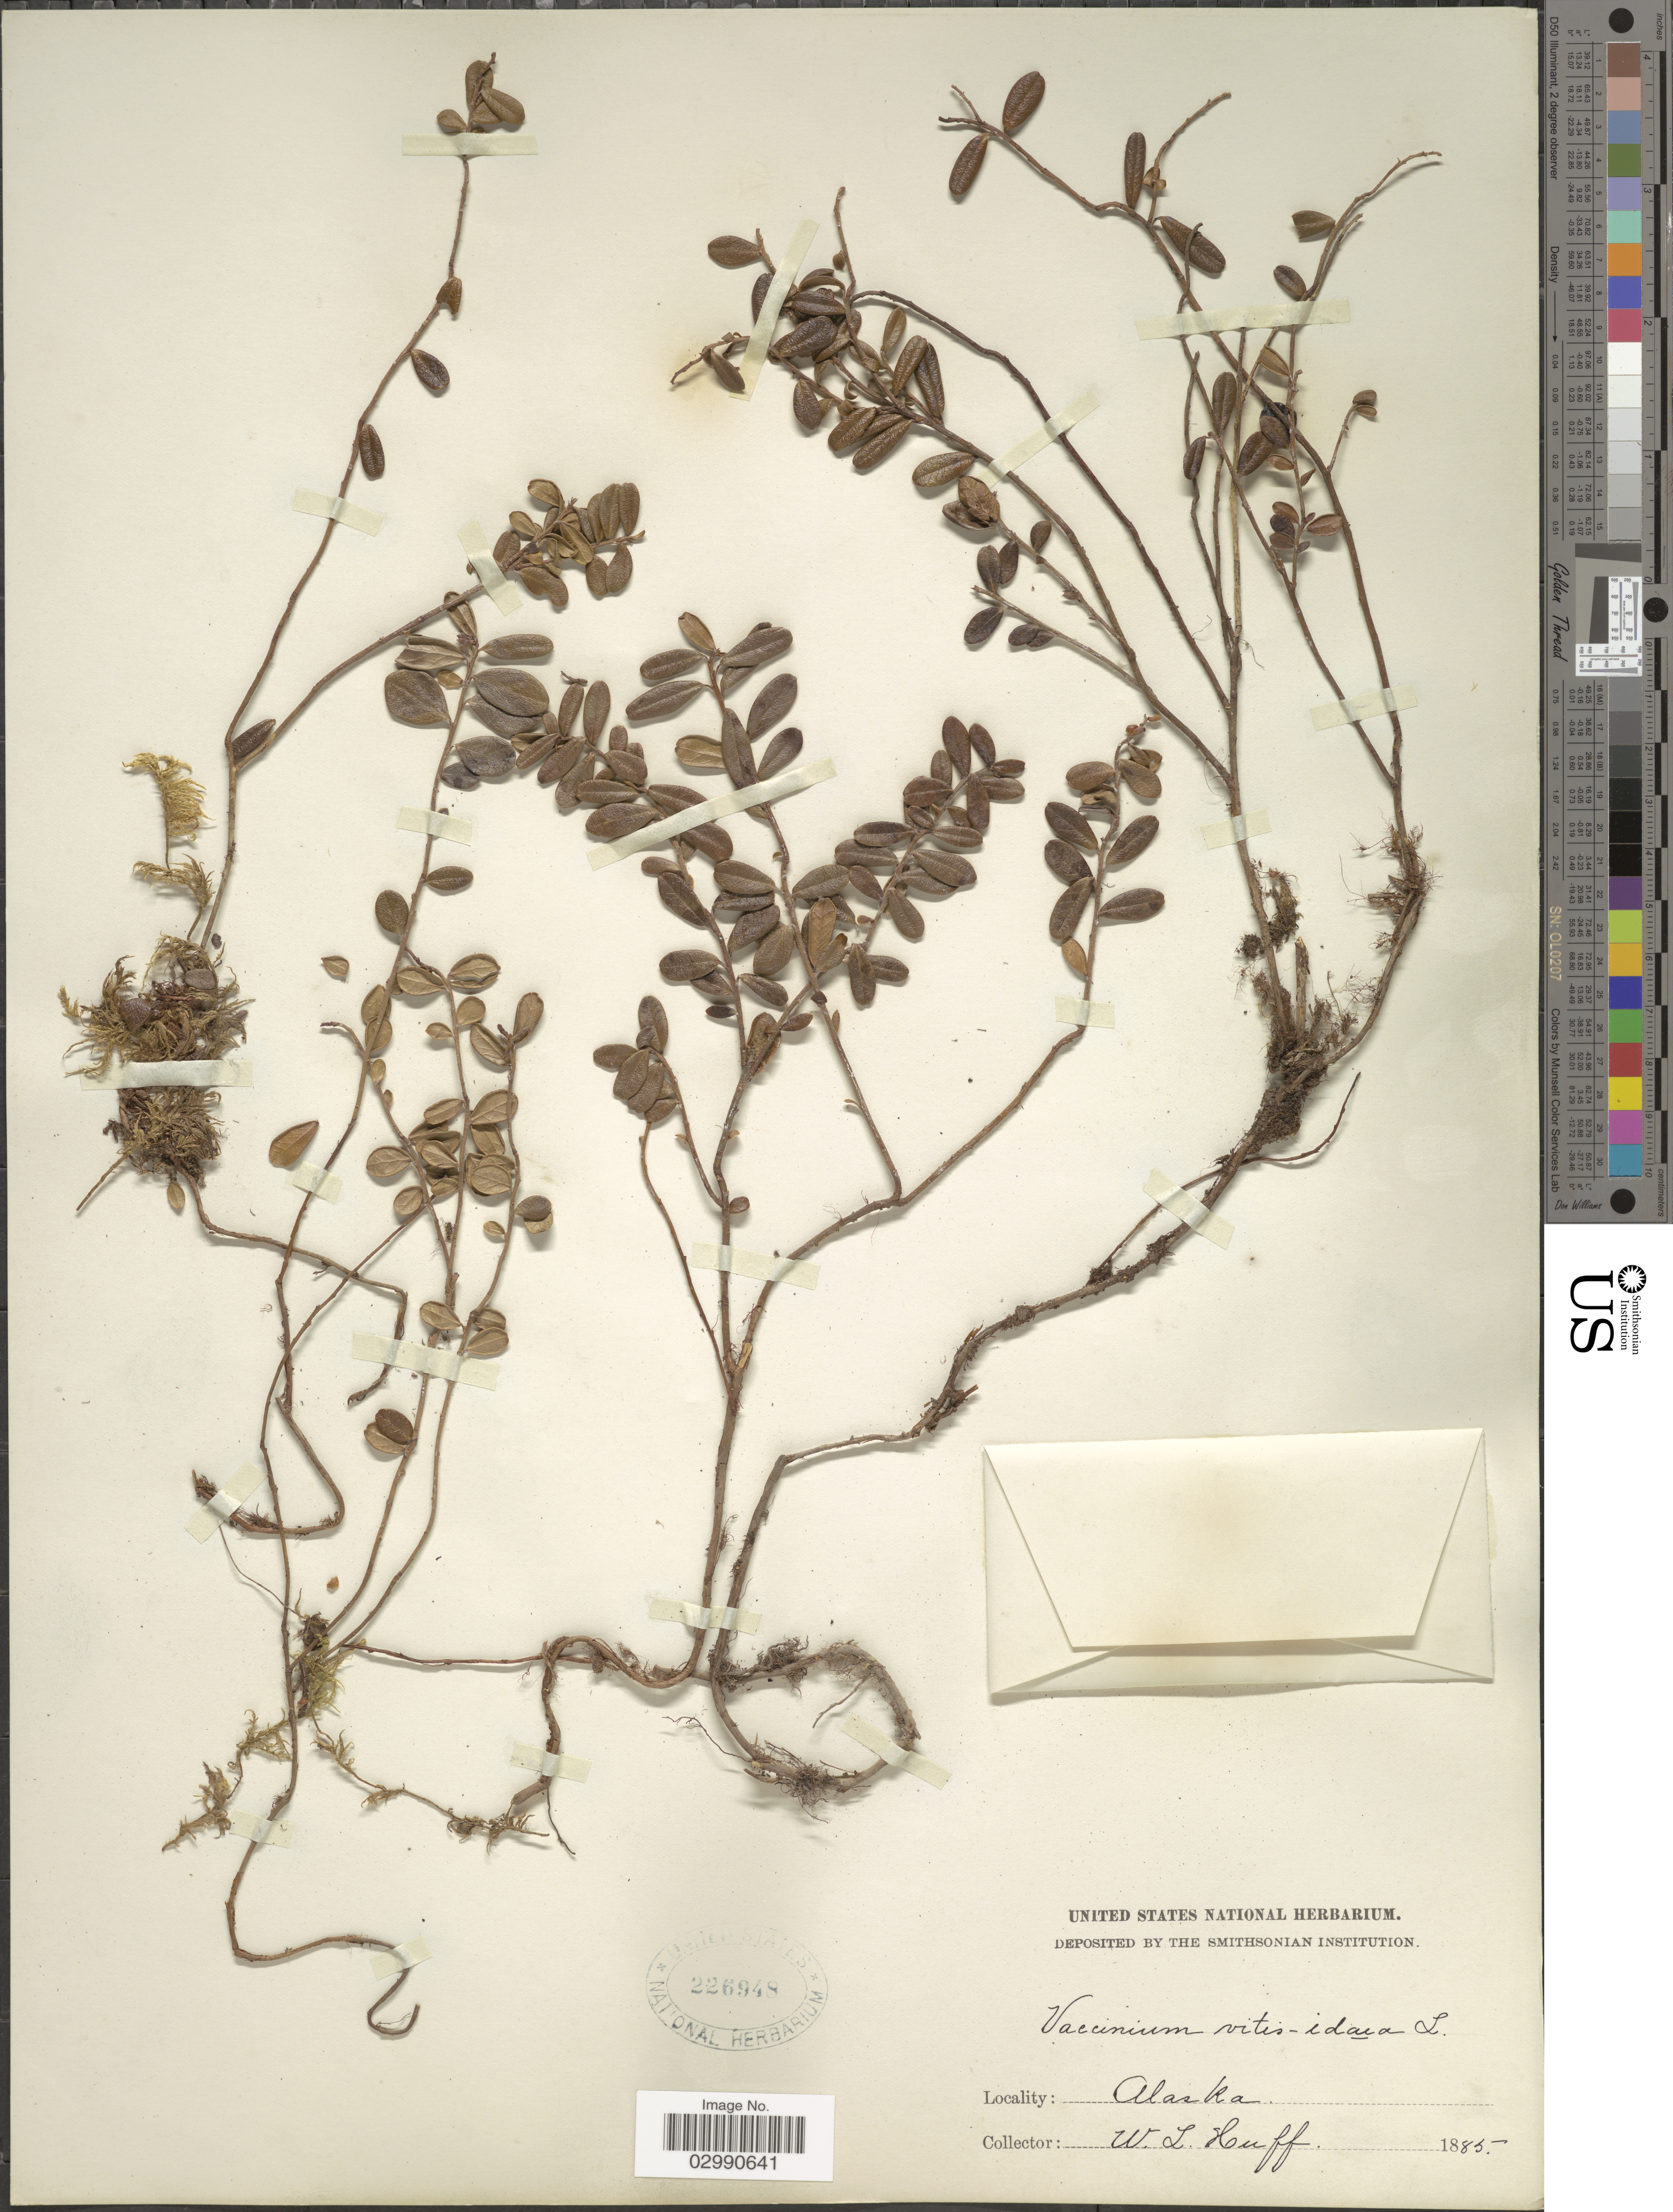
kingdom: Plantae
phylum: Tracheophyta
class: Magnoliopsida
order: Ericales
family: Ericaceae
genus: Vaccinium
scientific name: Vaccinium vitis-idaea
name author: L.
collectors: W. Huff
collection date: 1885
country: United States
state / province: Alaska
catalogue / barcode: US 226948